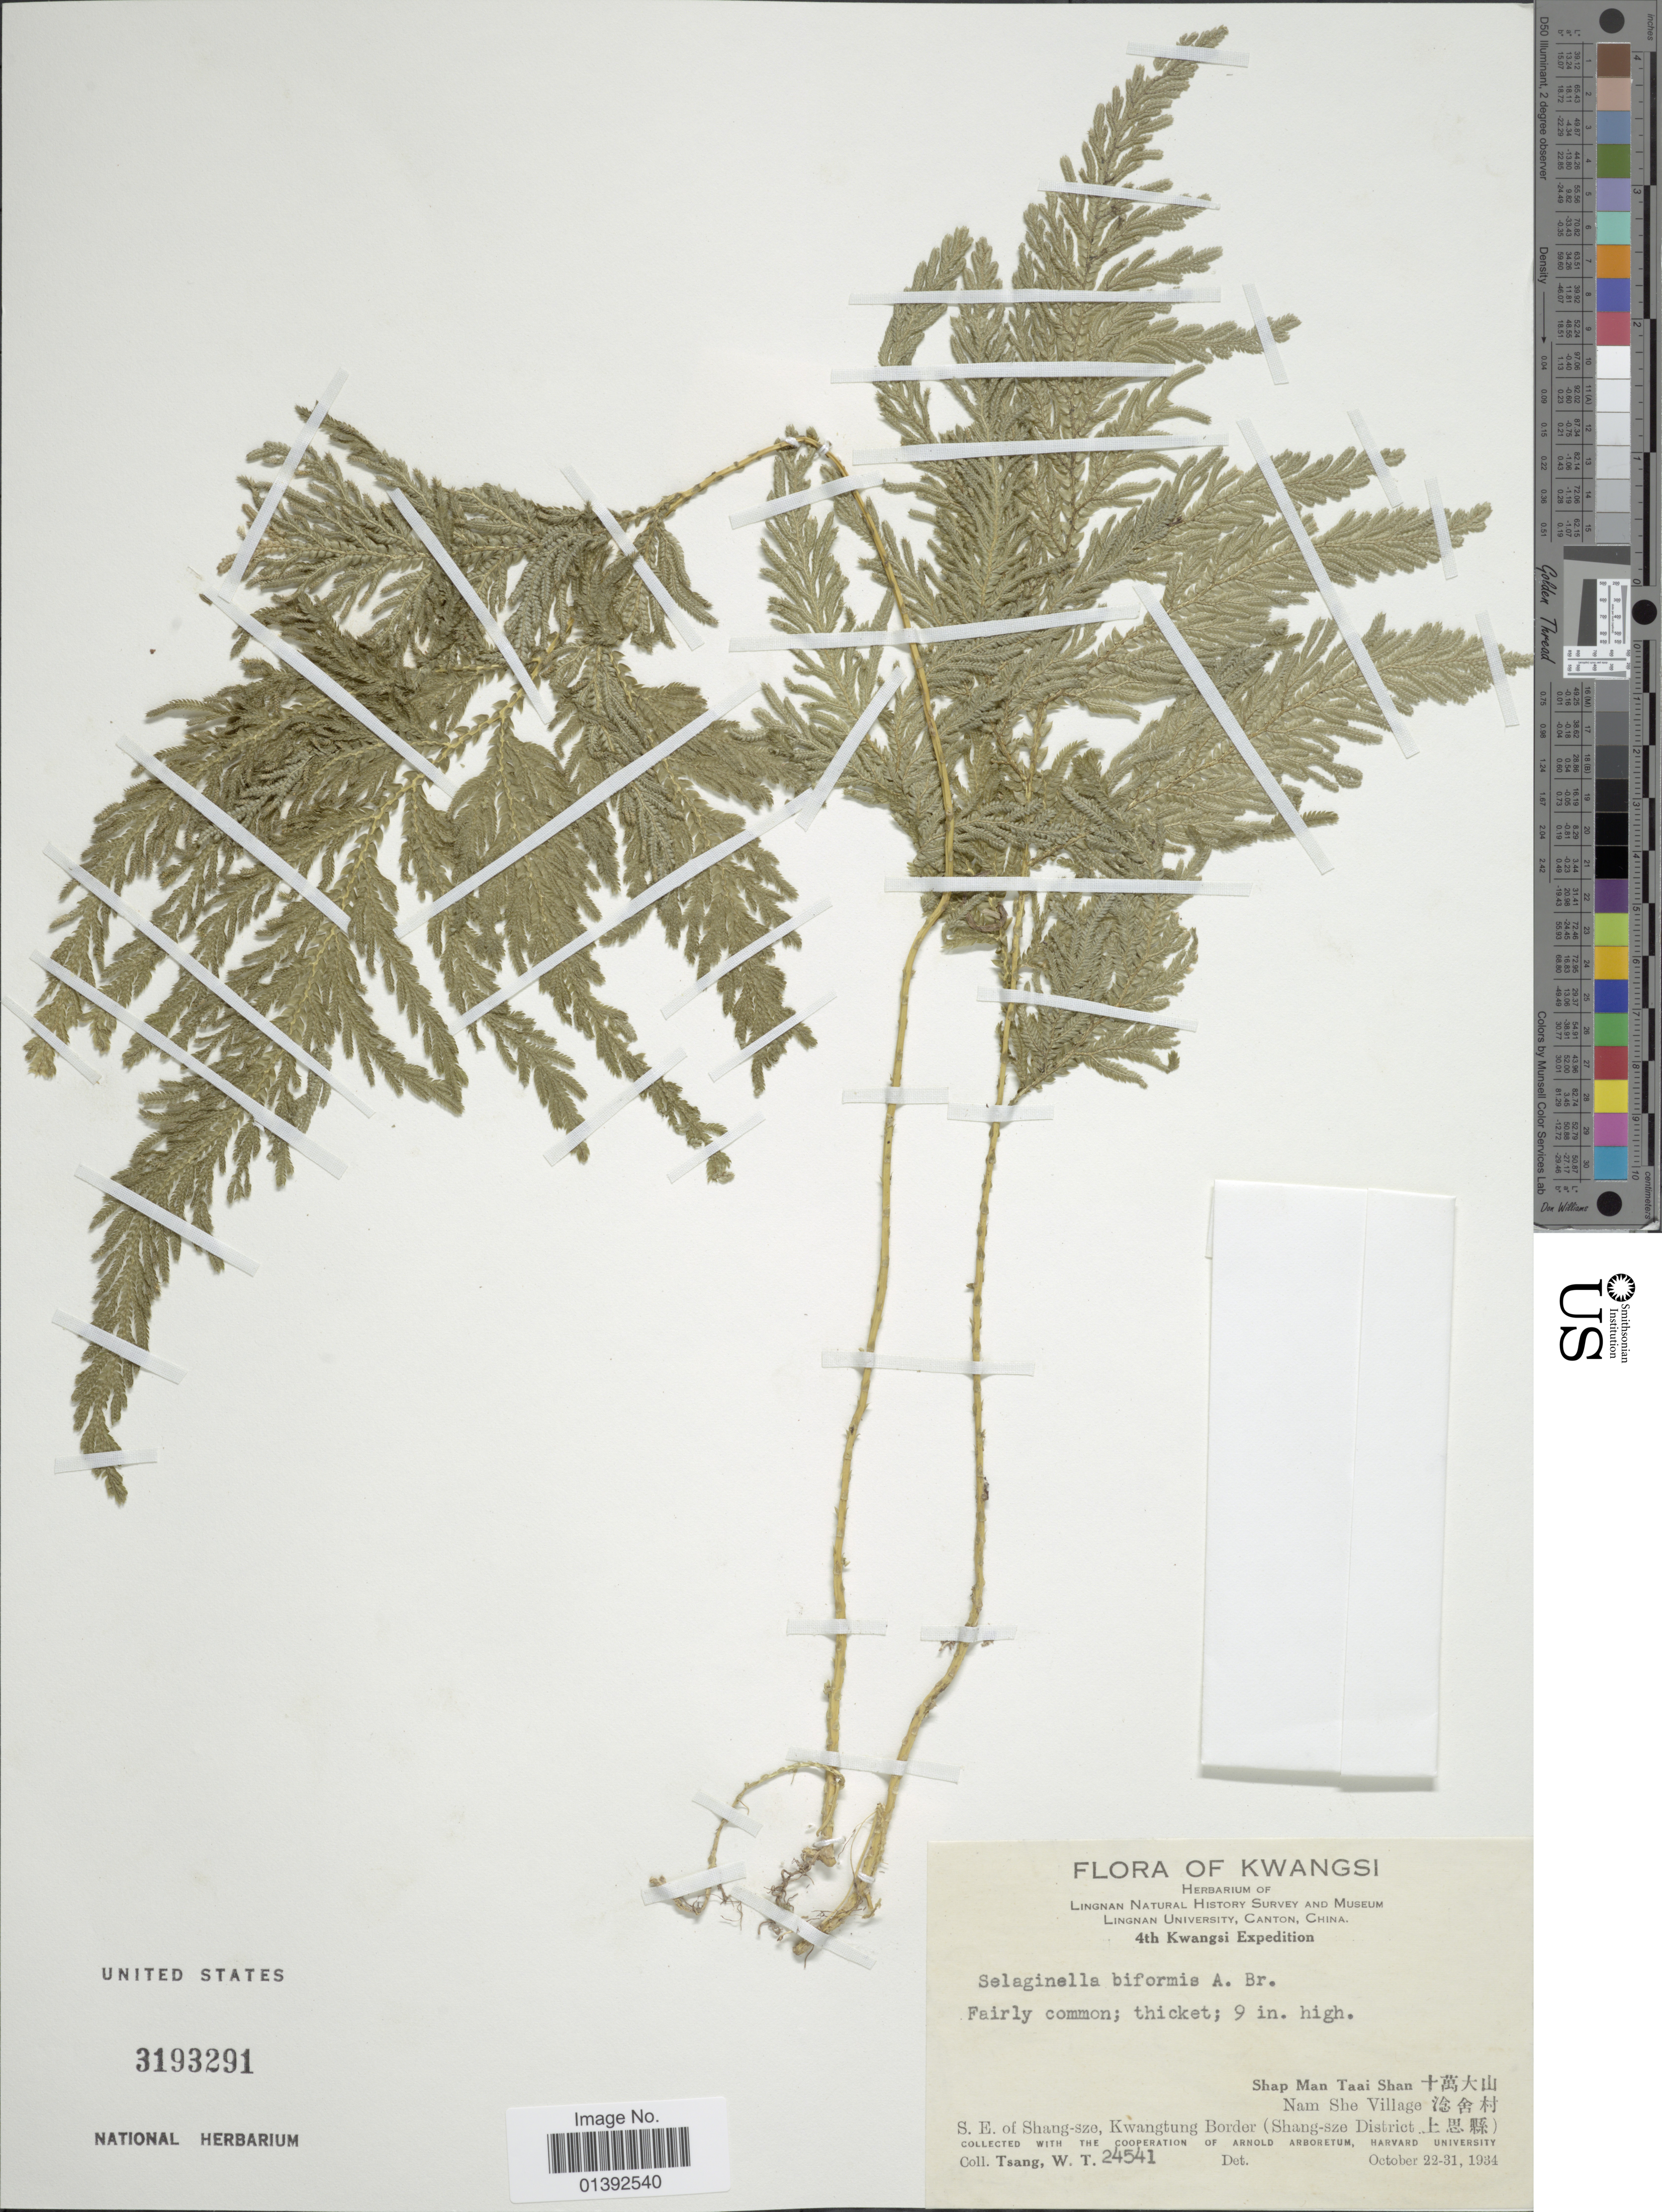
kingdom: Plantae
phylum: Tracheophyta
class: Lycopodiopsida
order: Selaginellales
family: Selaginellaceae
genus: Selaginella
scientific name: Selaginella biformis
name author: A. Braun ex Kuhn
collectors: W. T. Tsang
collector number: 24541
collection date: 1934-10-22/1934-10-31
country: China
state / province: Guangxi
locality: Kwangsi, Shap Man Taai Shan, Nam She Village, S.E. of Shang-szo, Kwangtung Border (Shang-sze District)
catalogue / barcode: US 3193291